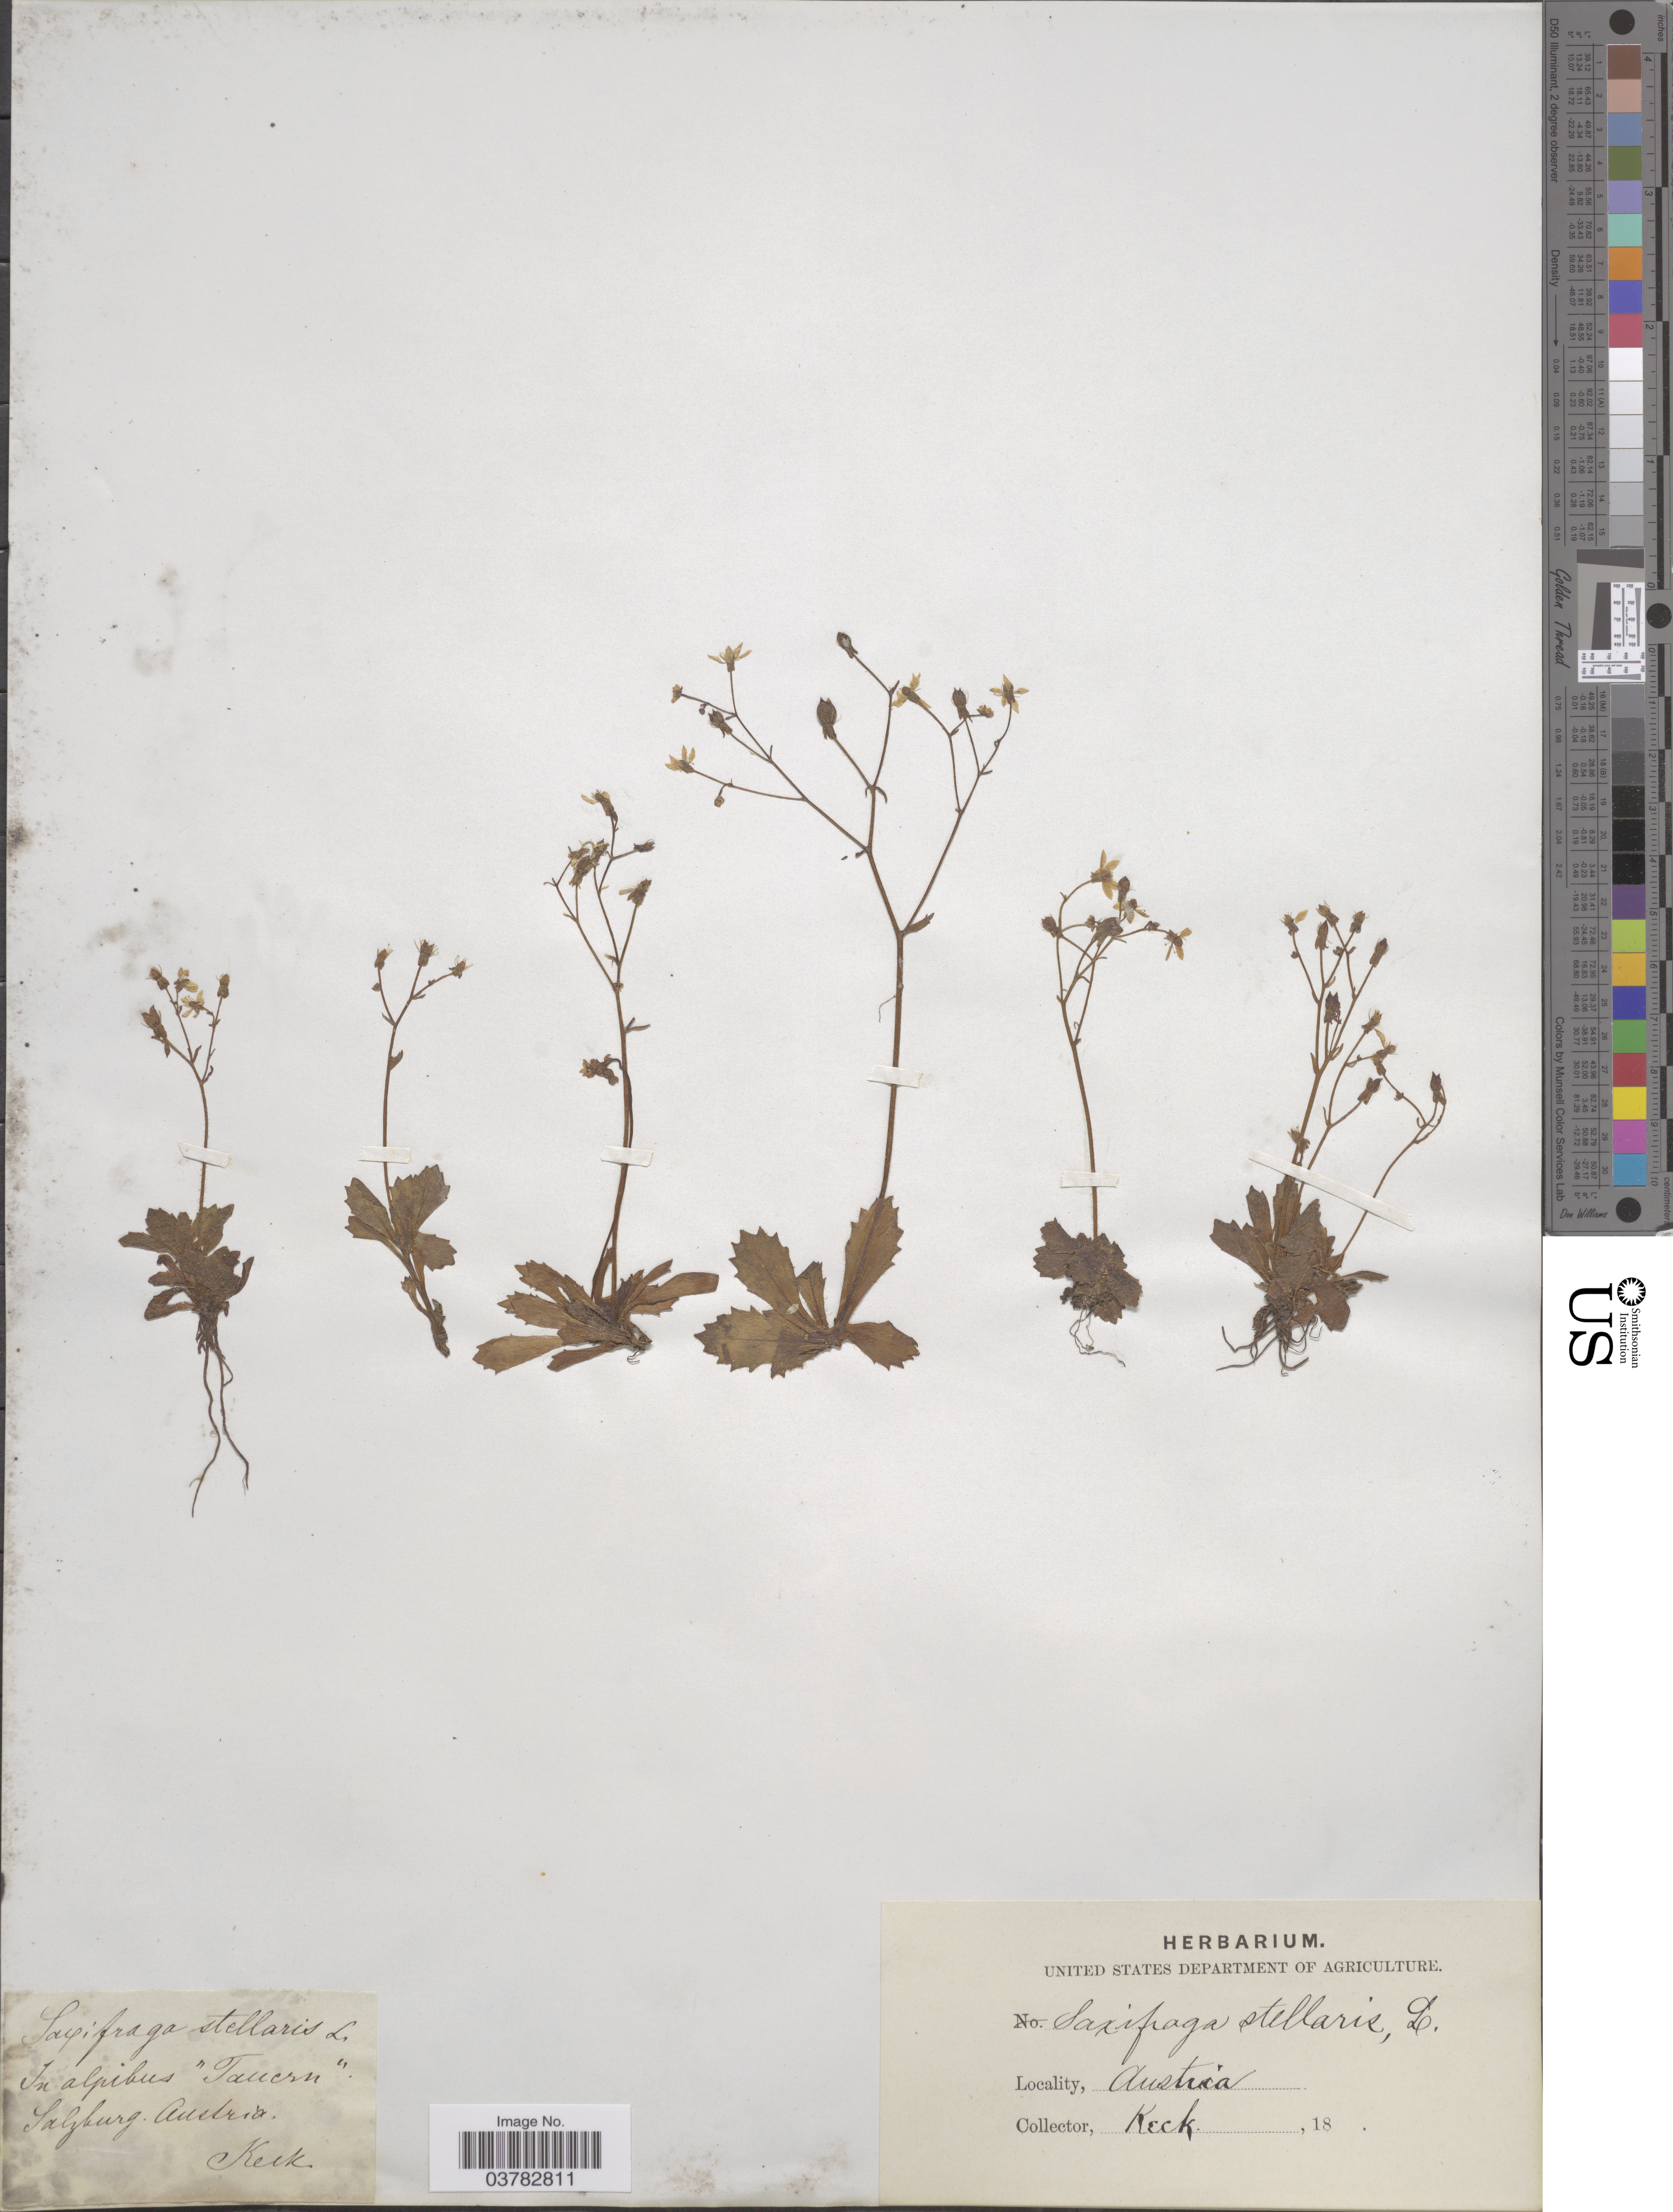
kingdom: Plantae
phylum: Tracheophyta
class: Magnoliopsida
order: Saxifragales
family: Saxifragaceae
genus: Micranthes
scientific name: Micranthes stellaris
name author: (L.) Galasso et al.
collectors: -- Keck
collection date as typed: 18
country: Austria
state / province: Salzburg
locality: In alpibus "Taucru".